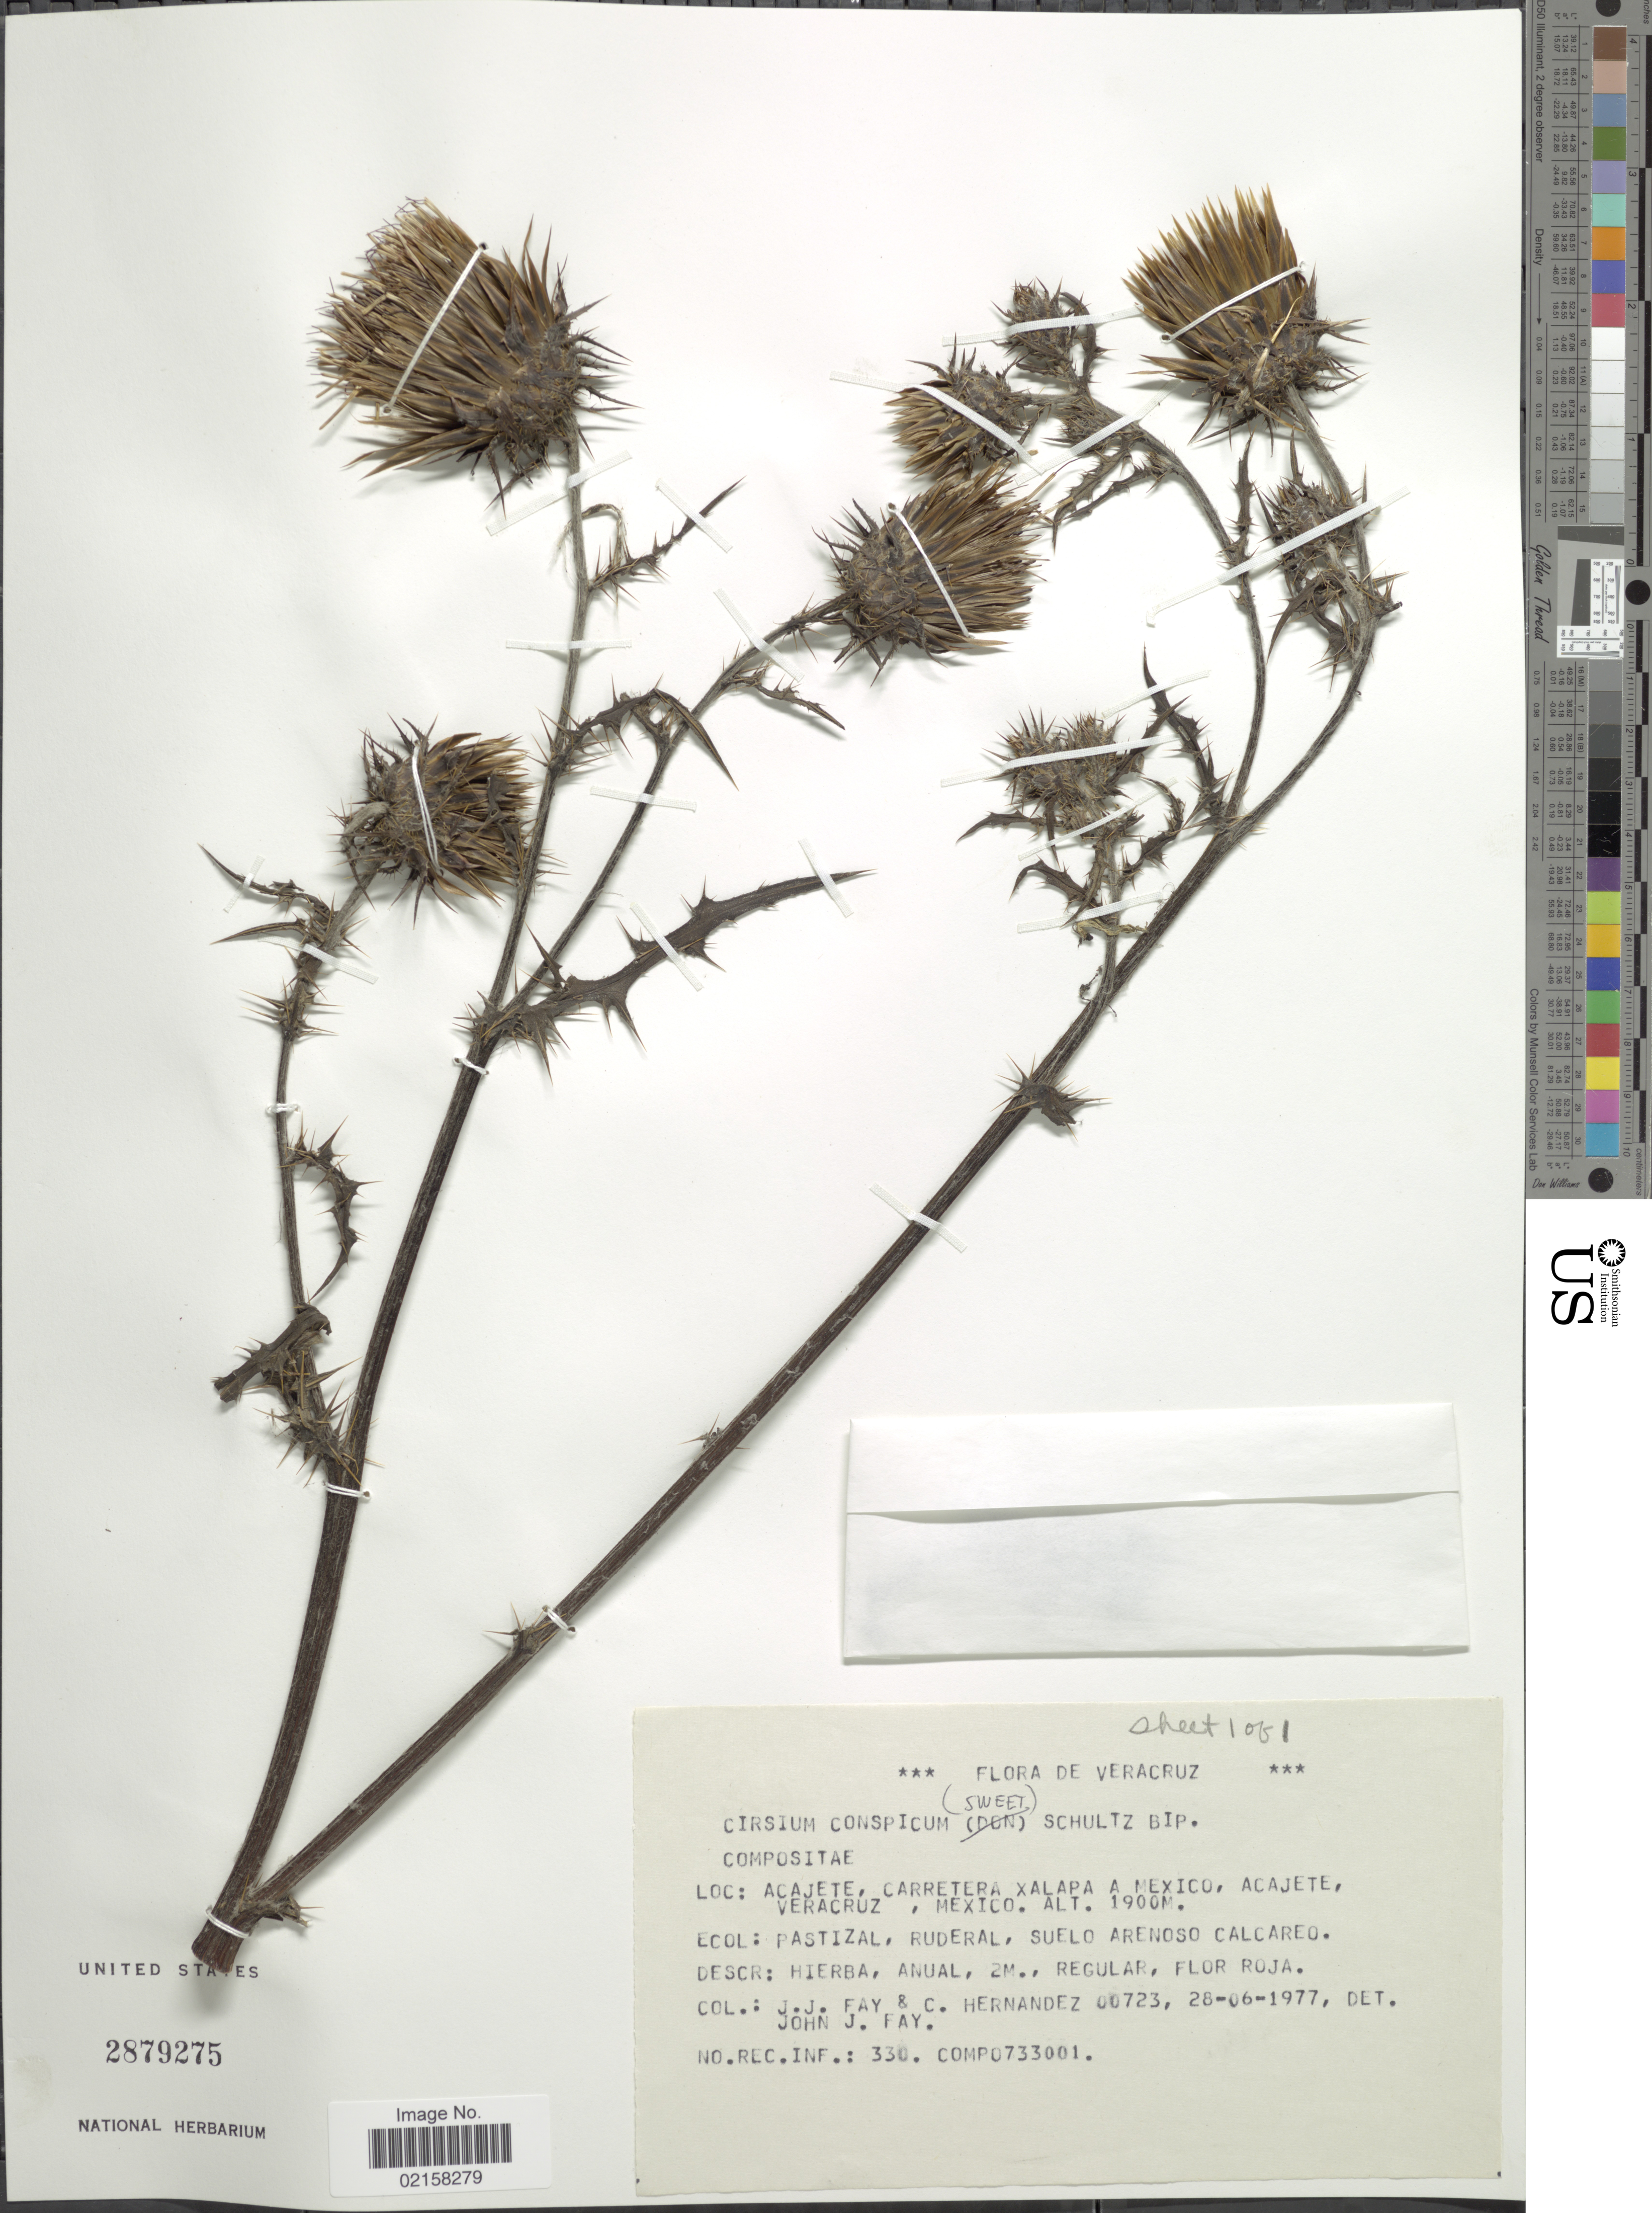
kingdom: Plantae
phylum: Tracheophyta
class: Magnoliopsida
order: Asterales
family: Asteraceae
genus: Cirsium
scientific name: Cirsium conspicuum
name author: (G. Don) Sch. Bip.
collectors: J. J. Fay & C. Hernandez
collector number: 00723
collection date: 1977-06-28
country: Mexico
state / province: Veracruz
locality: Acajete, Carretera Xalapa a Mexico, Acajete, Veracruz.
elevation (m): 1900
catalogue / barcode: US 2879275